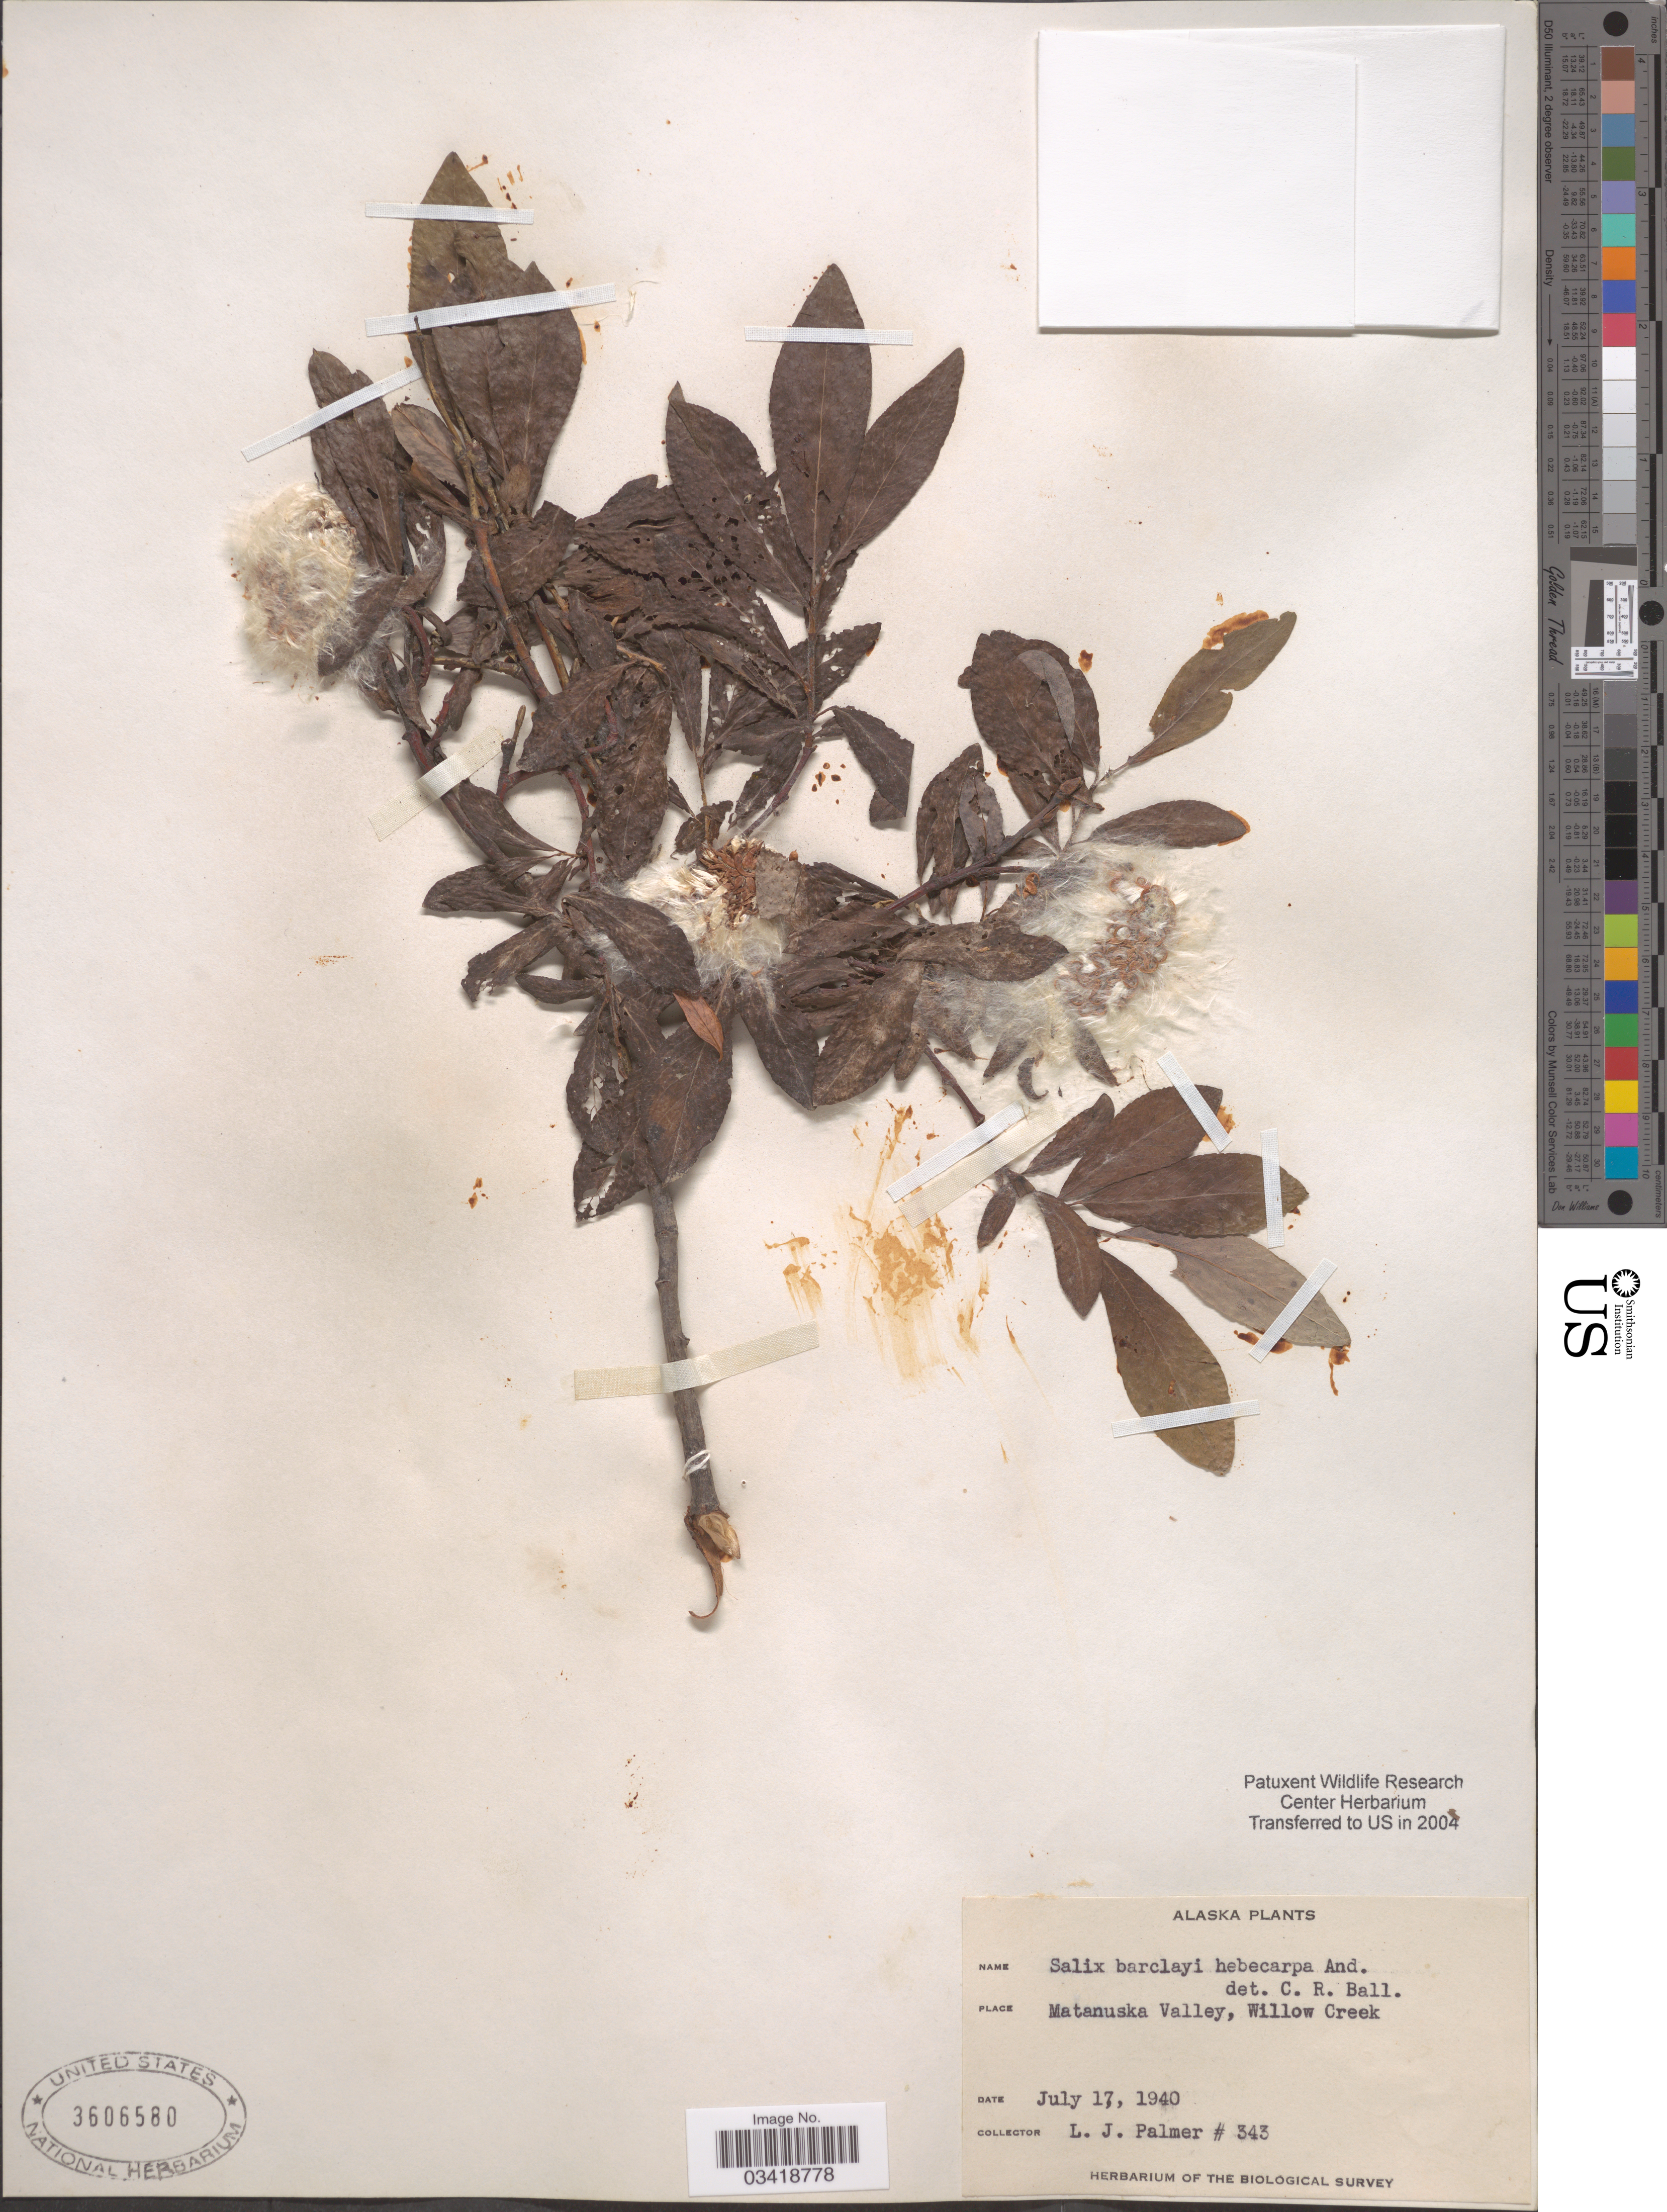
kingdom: Plantae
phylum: Tracheophyta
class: Magnoliopsida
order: Malpighiales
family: Salicaceae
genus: Salix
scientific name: Salix barclayi var. hebecarpa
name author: Andersson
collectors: L. J. Palmer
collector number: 343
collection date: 1940-07-17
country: United States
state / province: Alaska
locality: Matanuska Valley, Willow Creek.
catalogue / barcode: US 3606580